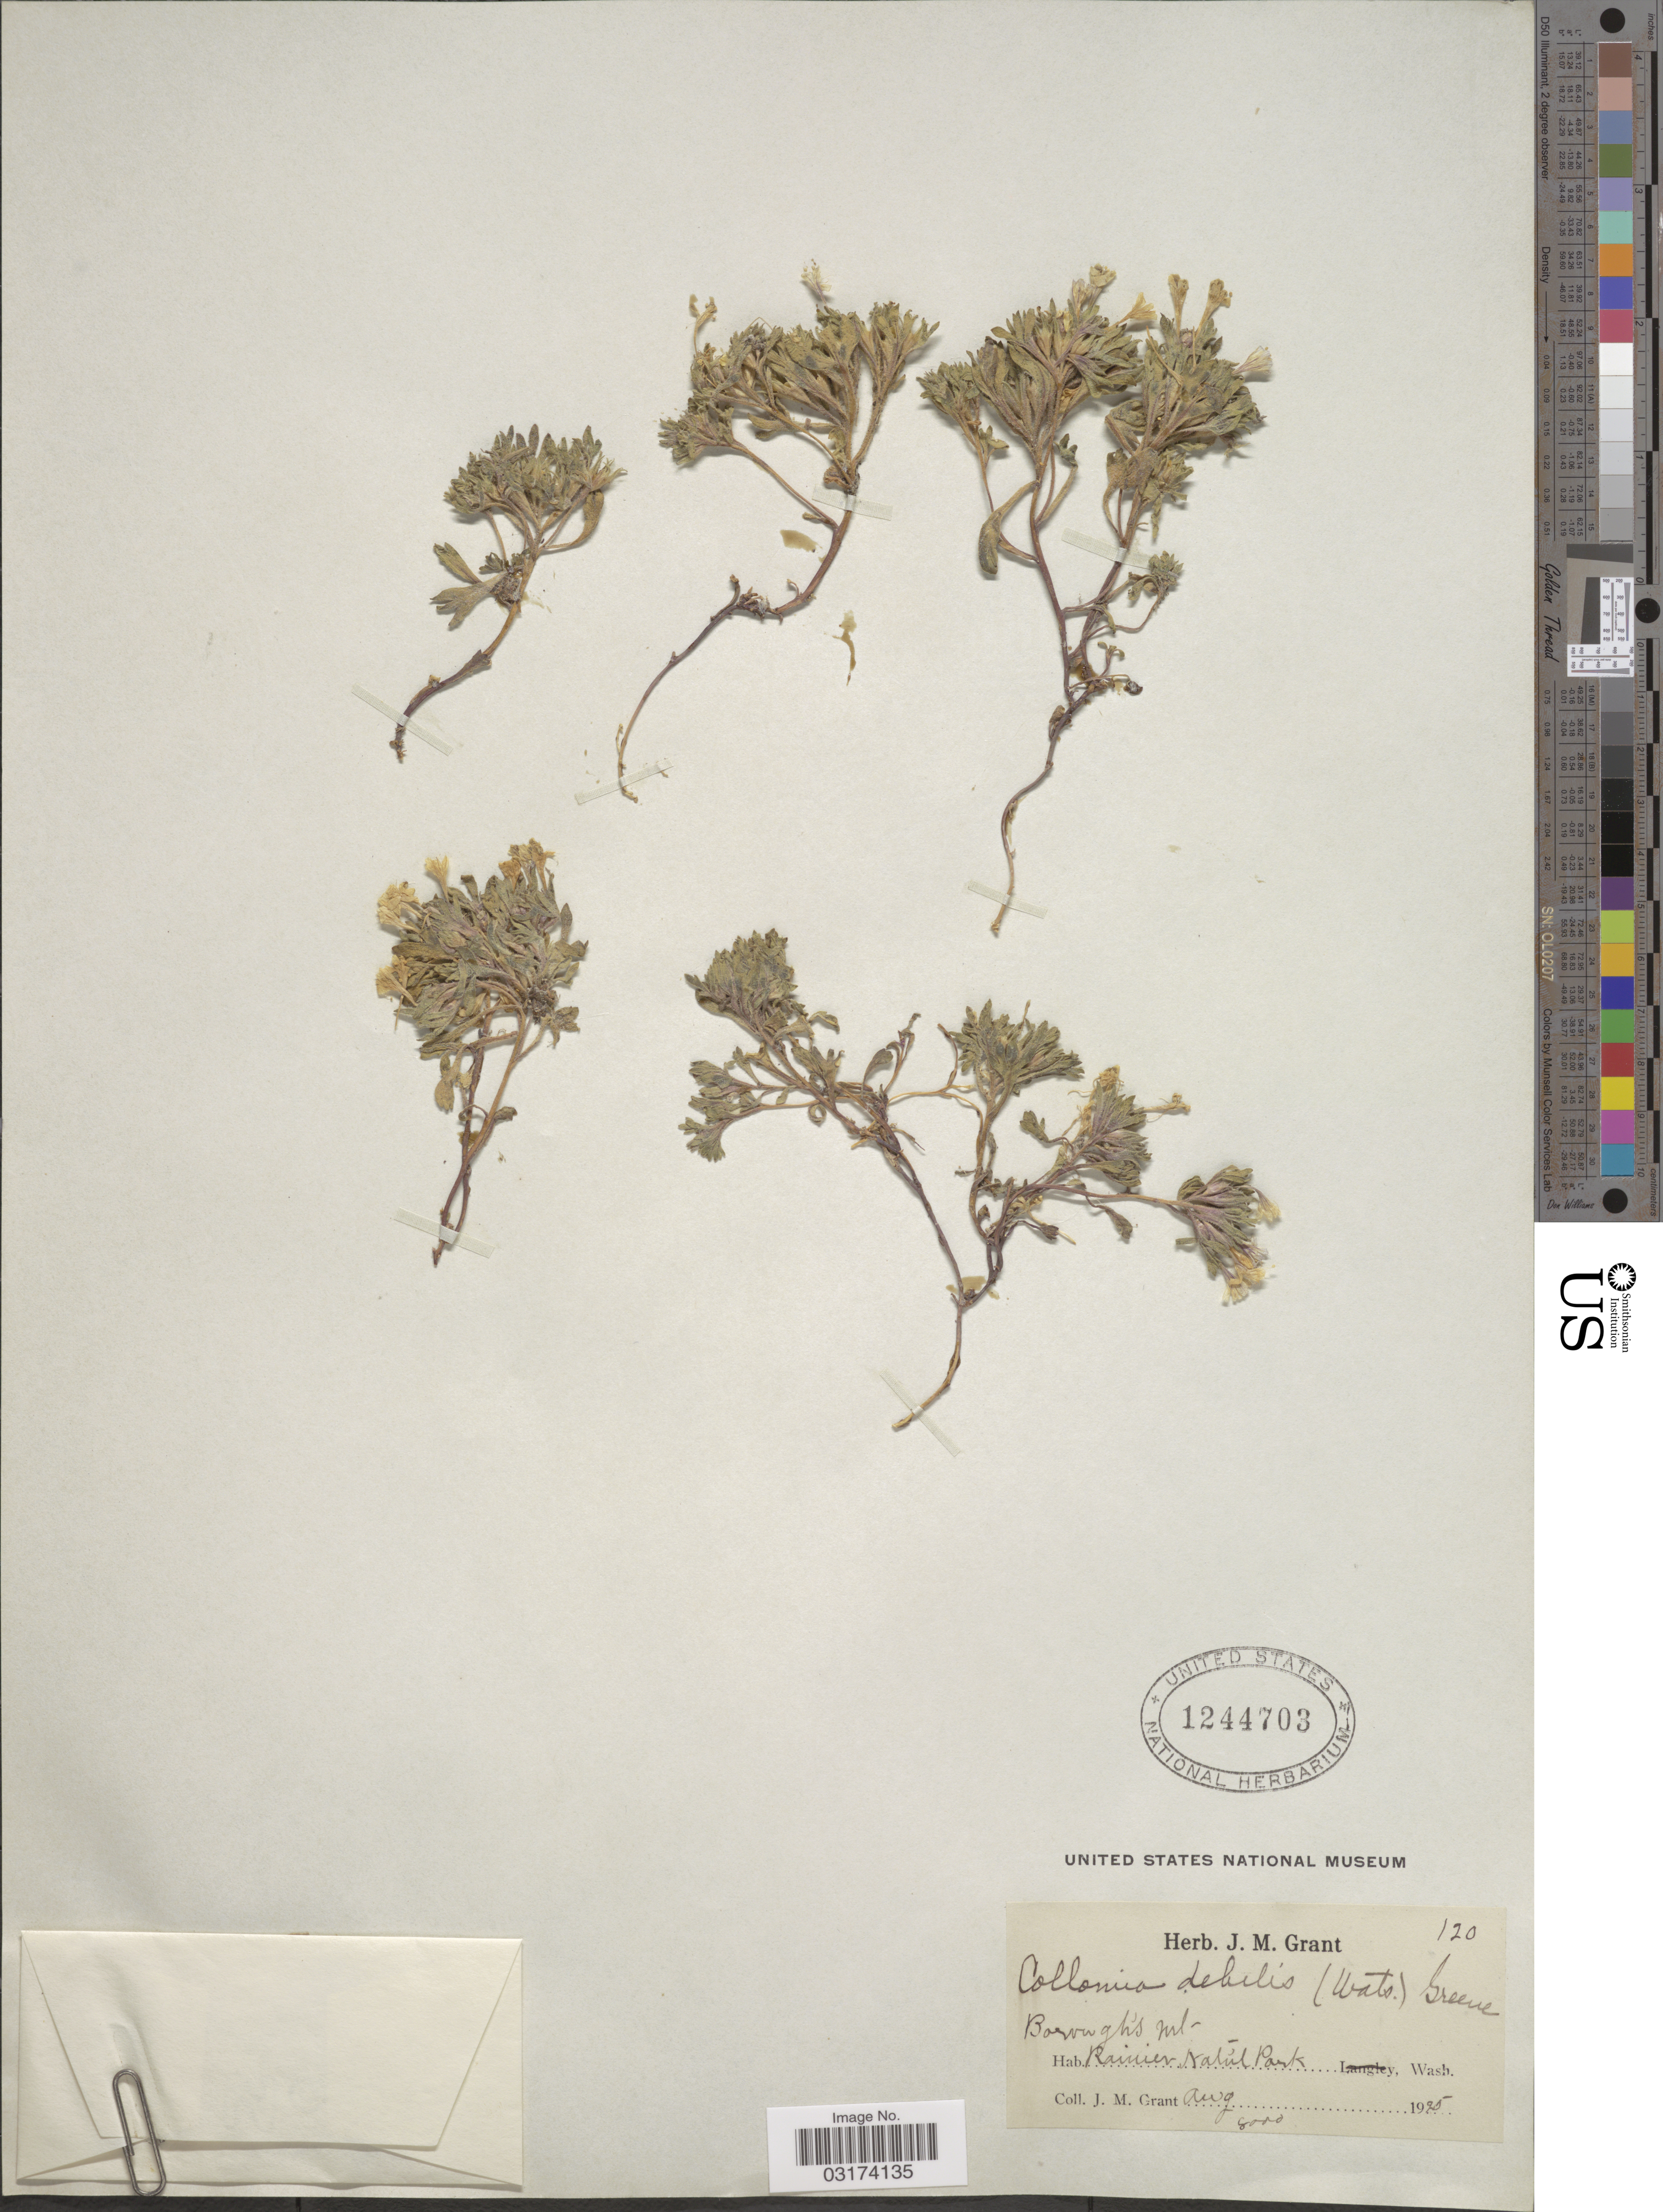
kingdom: Plantae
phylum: Tracheophyta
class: Magnoliopsida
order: Ericales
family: Polemoniaceae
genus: Collomia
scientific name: Collomia debilis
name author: (S. Watson) Greene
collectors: J. M. Grant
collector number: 120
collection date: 1925-08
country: United States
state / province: Washington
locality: Borough's Mt. Rainier Natnl Park, Wash.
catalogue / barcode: US 1244703